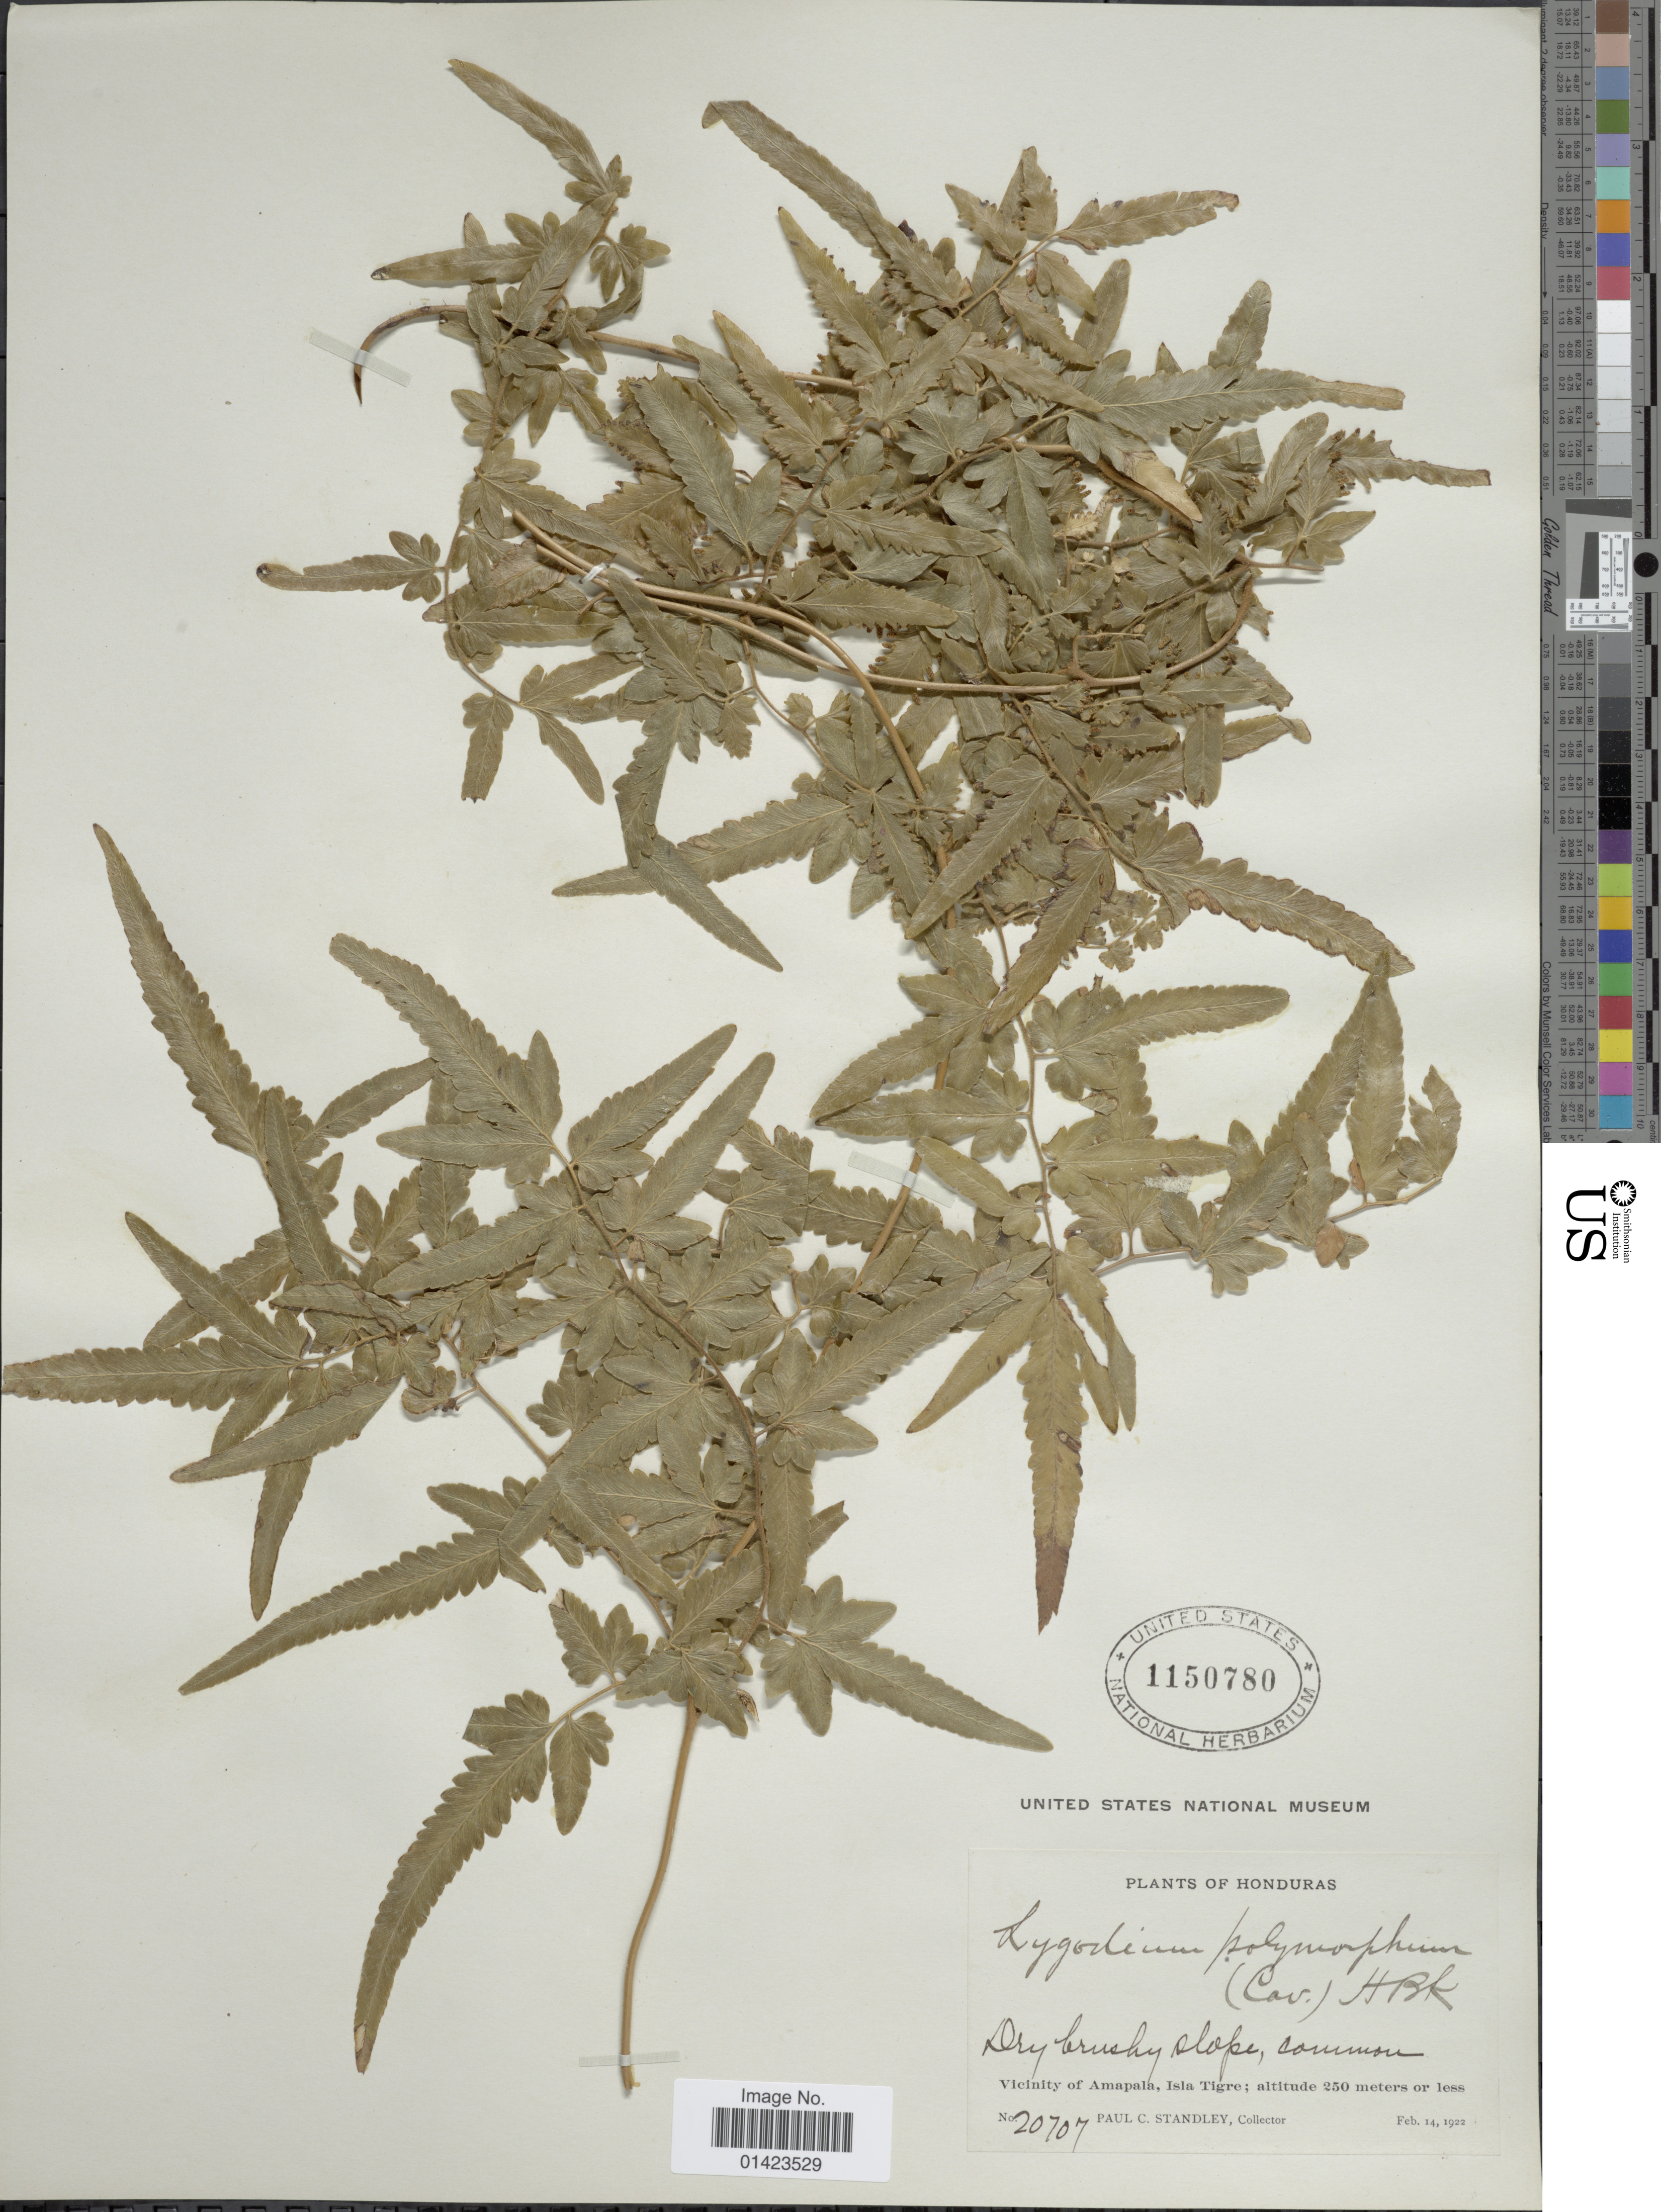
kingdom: Plantae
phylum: Tracheophyta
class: Polypodiopsida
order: Schizaeales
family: Lygodiaceae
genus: Lygodium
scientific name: Lygodium venustum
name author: Sw.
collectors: P. C. Standley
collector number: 20707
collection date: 1922-02-14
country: Honduras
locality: Vicinity of Amapala, Isla Tigre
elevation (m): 250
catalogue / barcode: US 1150780